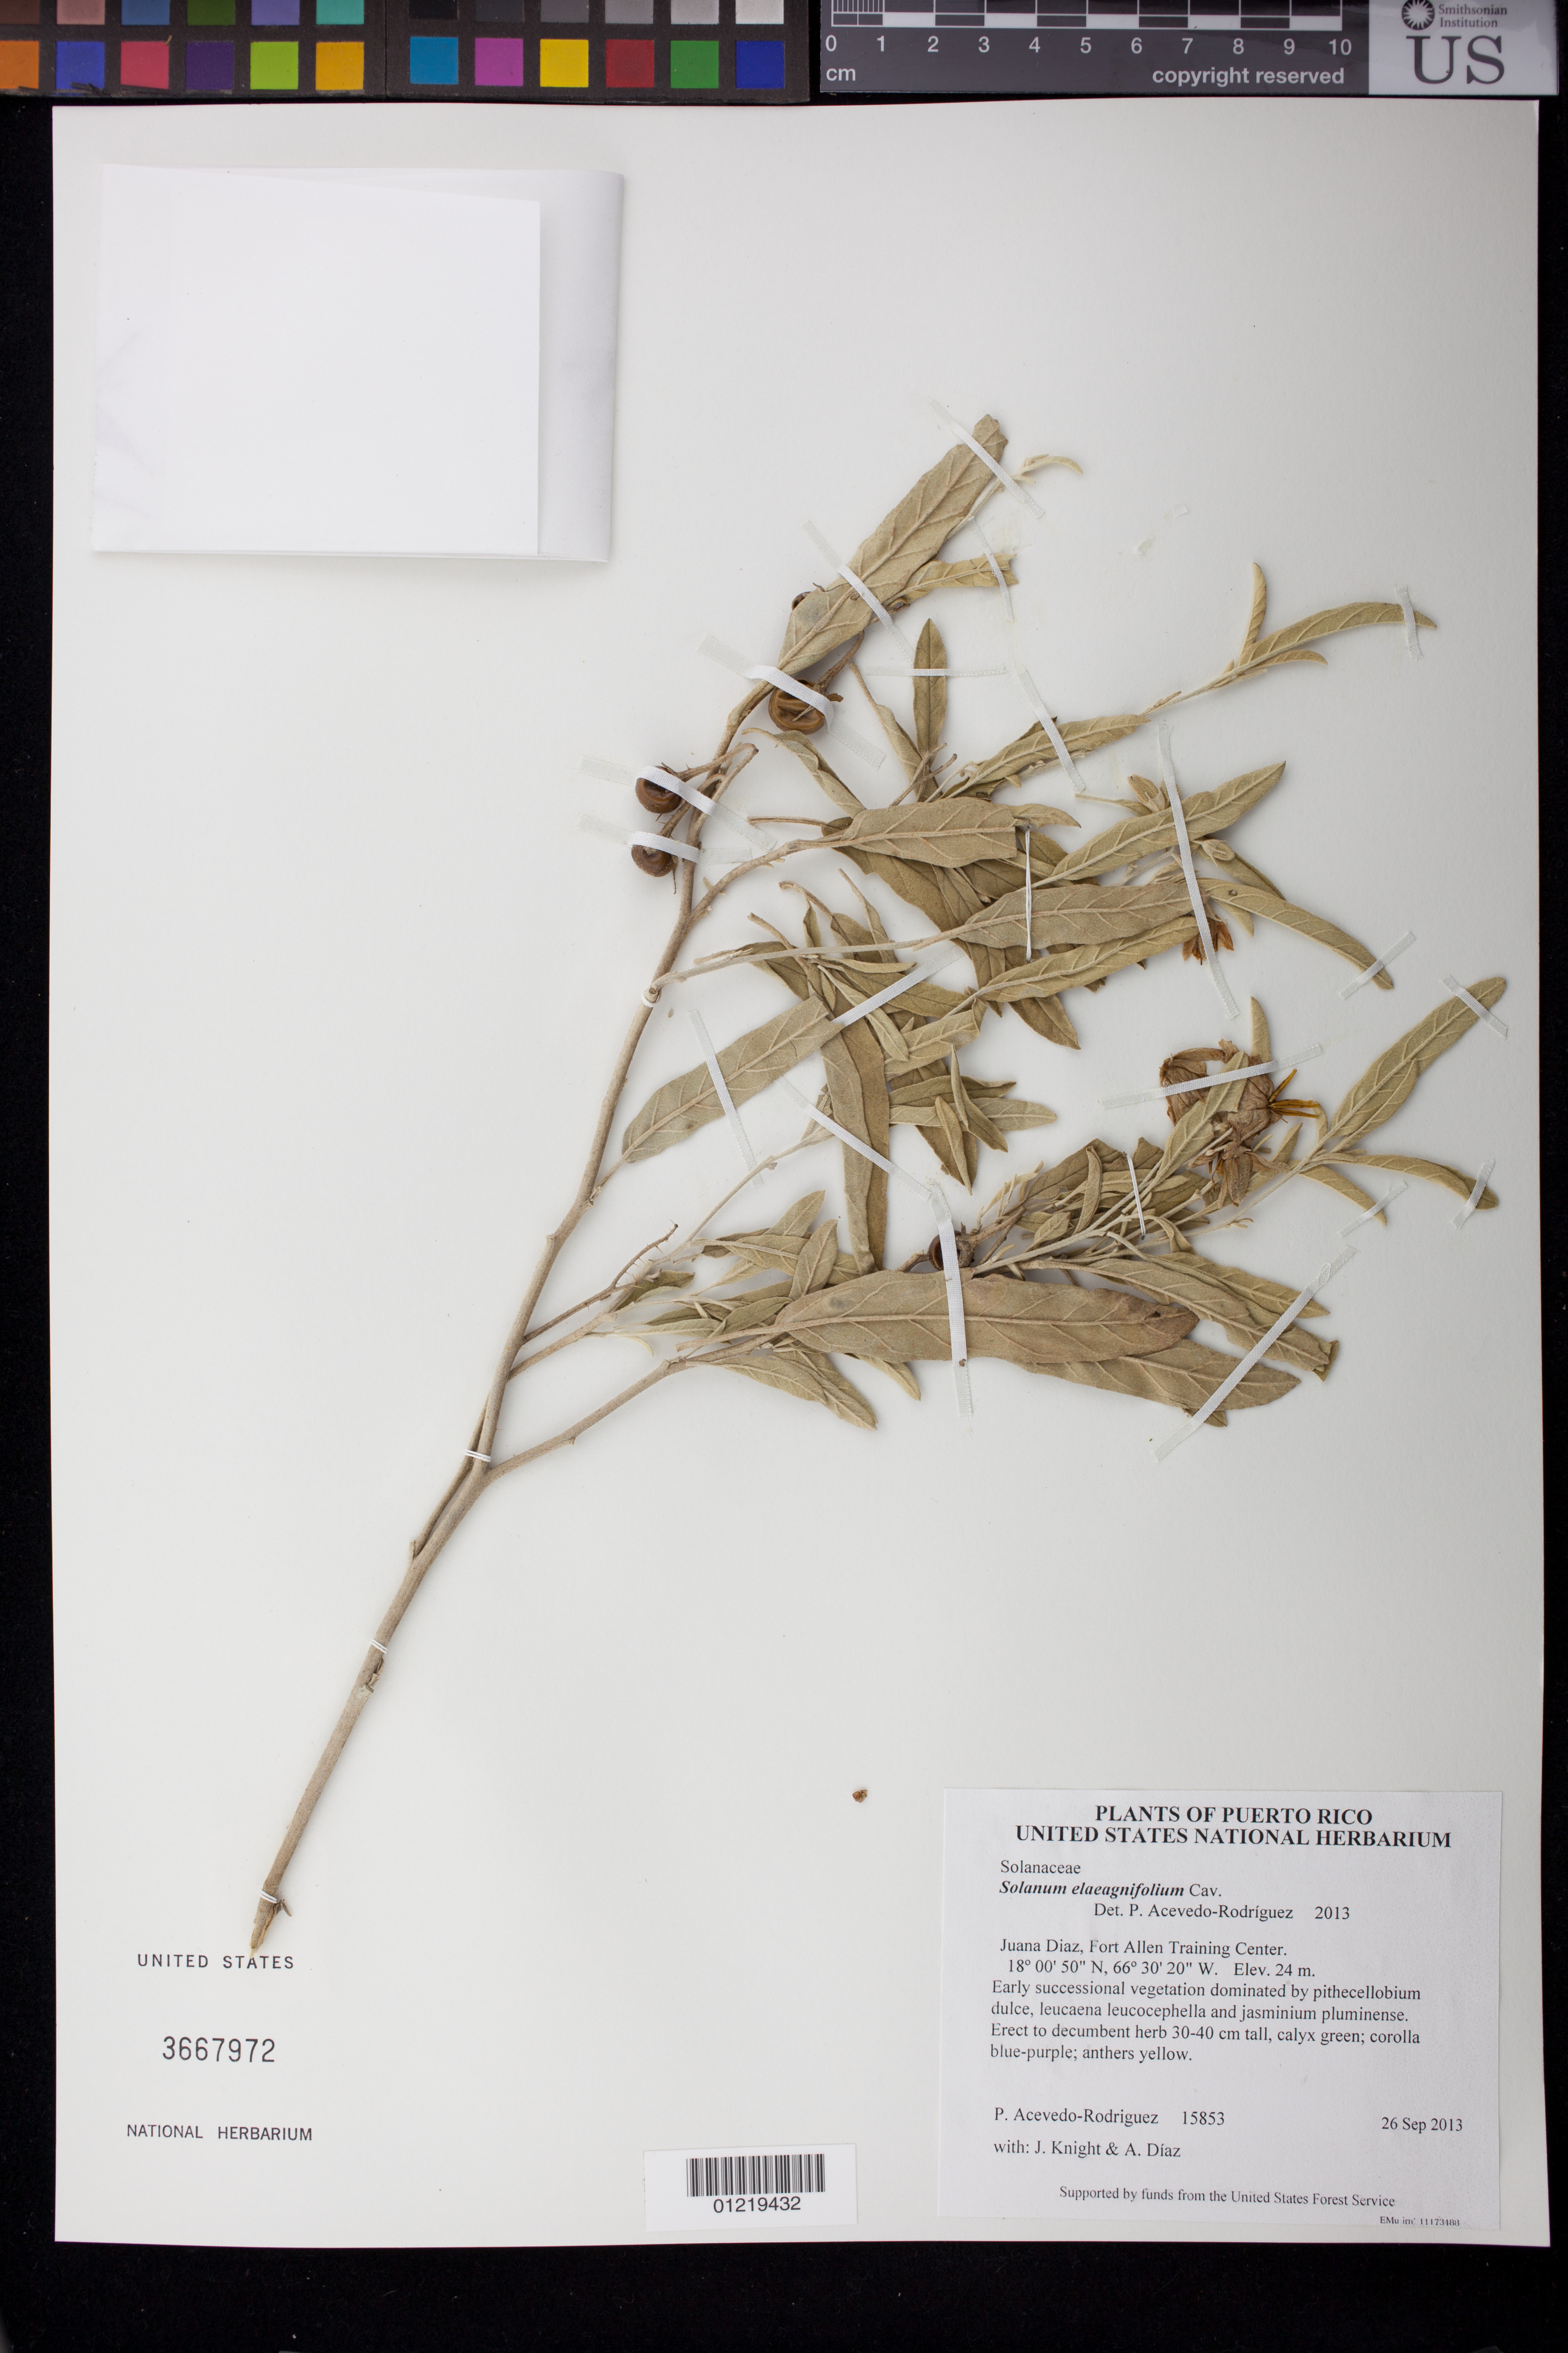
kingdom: Plantae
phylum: Tracheophyta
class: Magnoliopsida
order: Solanales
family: Solanaceae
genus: Solanum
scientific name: Solanum elaeagnifolium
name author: Cav.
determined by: Acevedo-Rodríguez, P., (BOT), Smithsonian Institution - National Museum of Natural History (UNITED STATES)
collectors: P. Acevedo-Rodr., J. Knight & A. Díaz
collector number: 15853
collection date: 2013-09-26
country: Puerto Rico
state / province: Juana Diaz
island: Puerto Rico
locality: Fort Allen Training Center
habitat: Early successional vegetation dominated by pithecellobium dulce, leucaena leucocephella and jasminium pluminense.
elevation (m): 24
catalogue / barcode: US 3667972